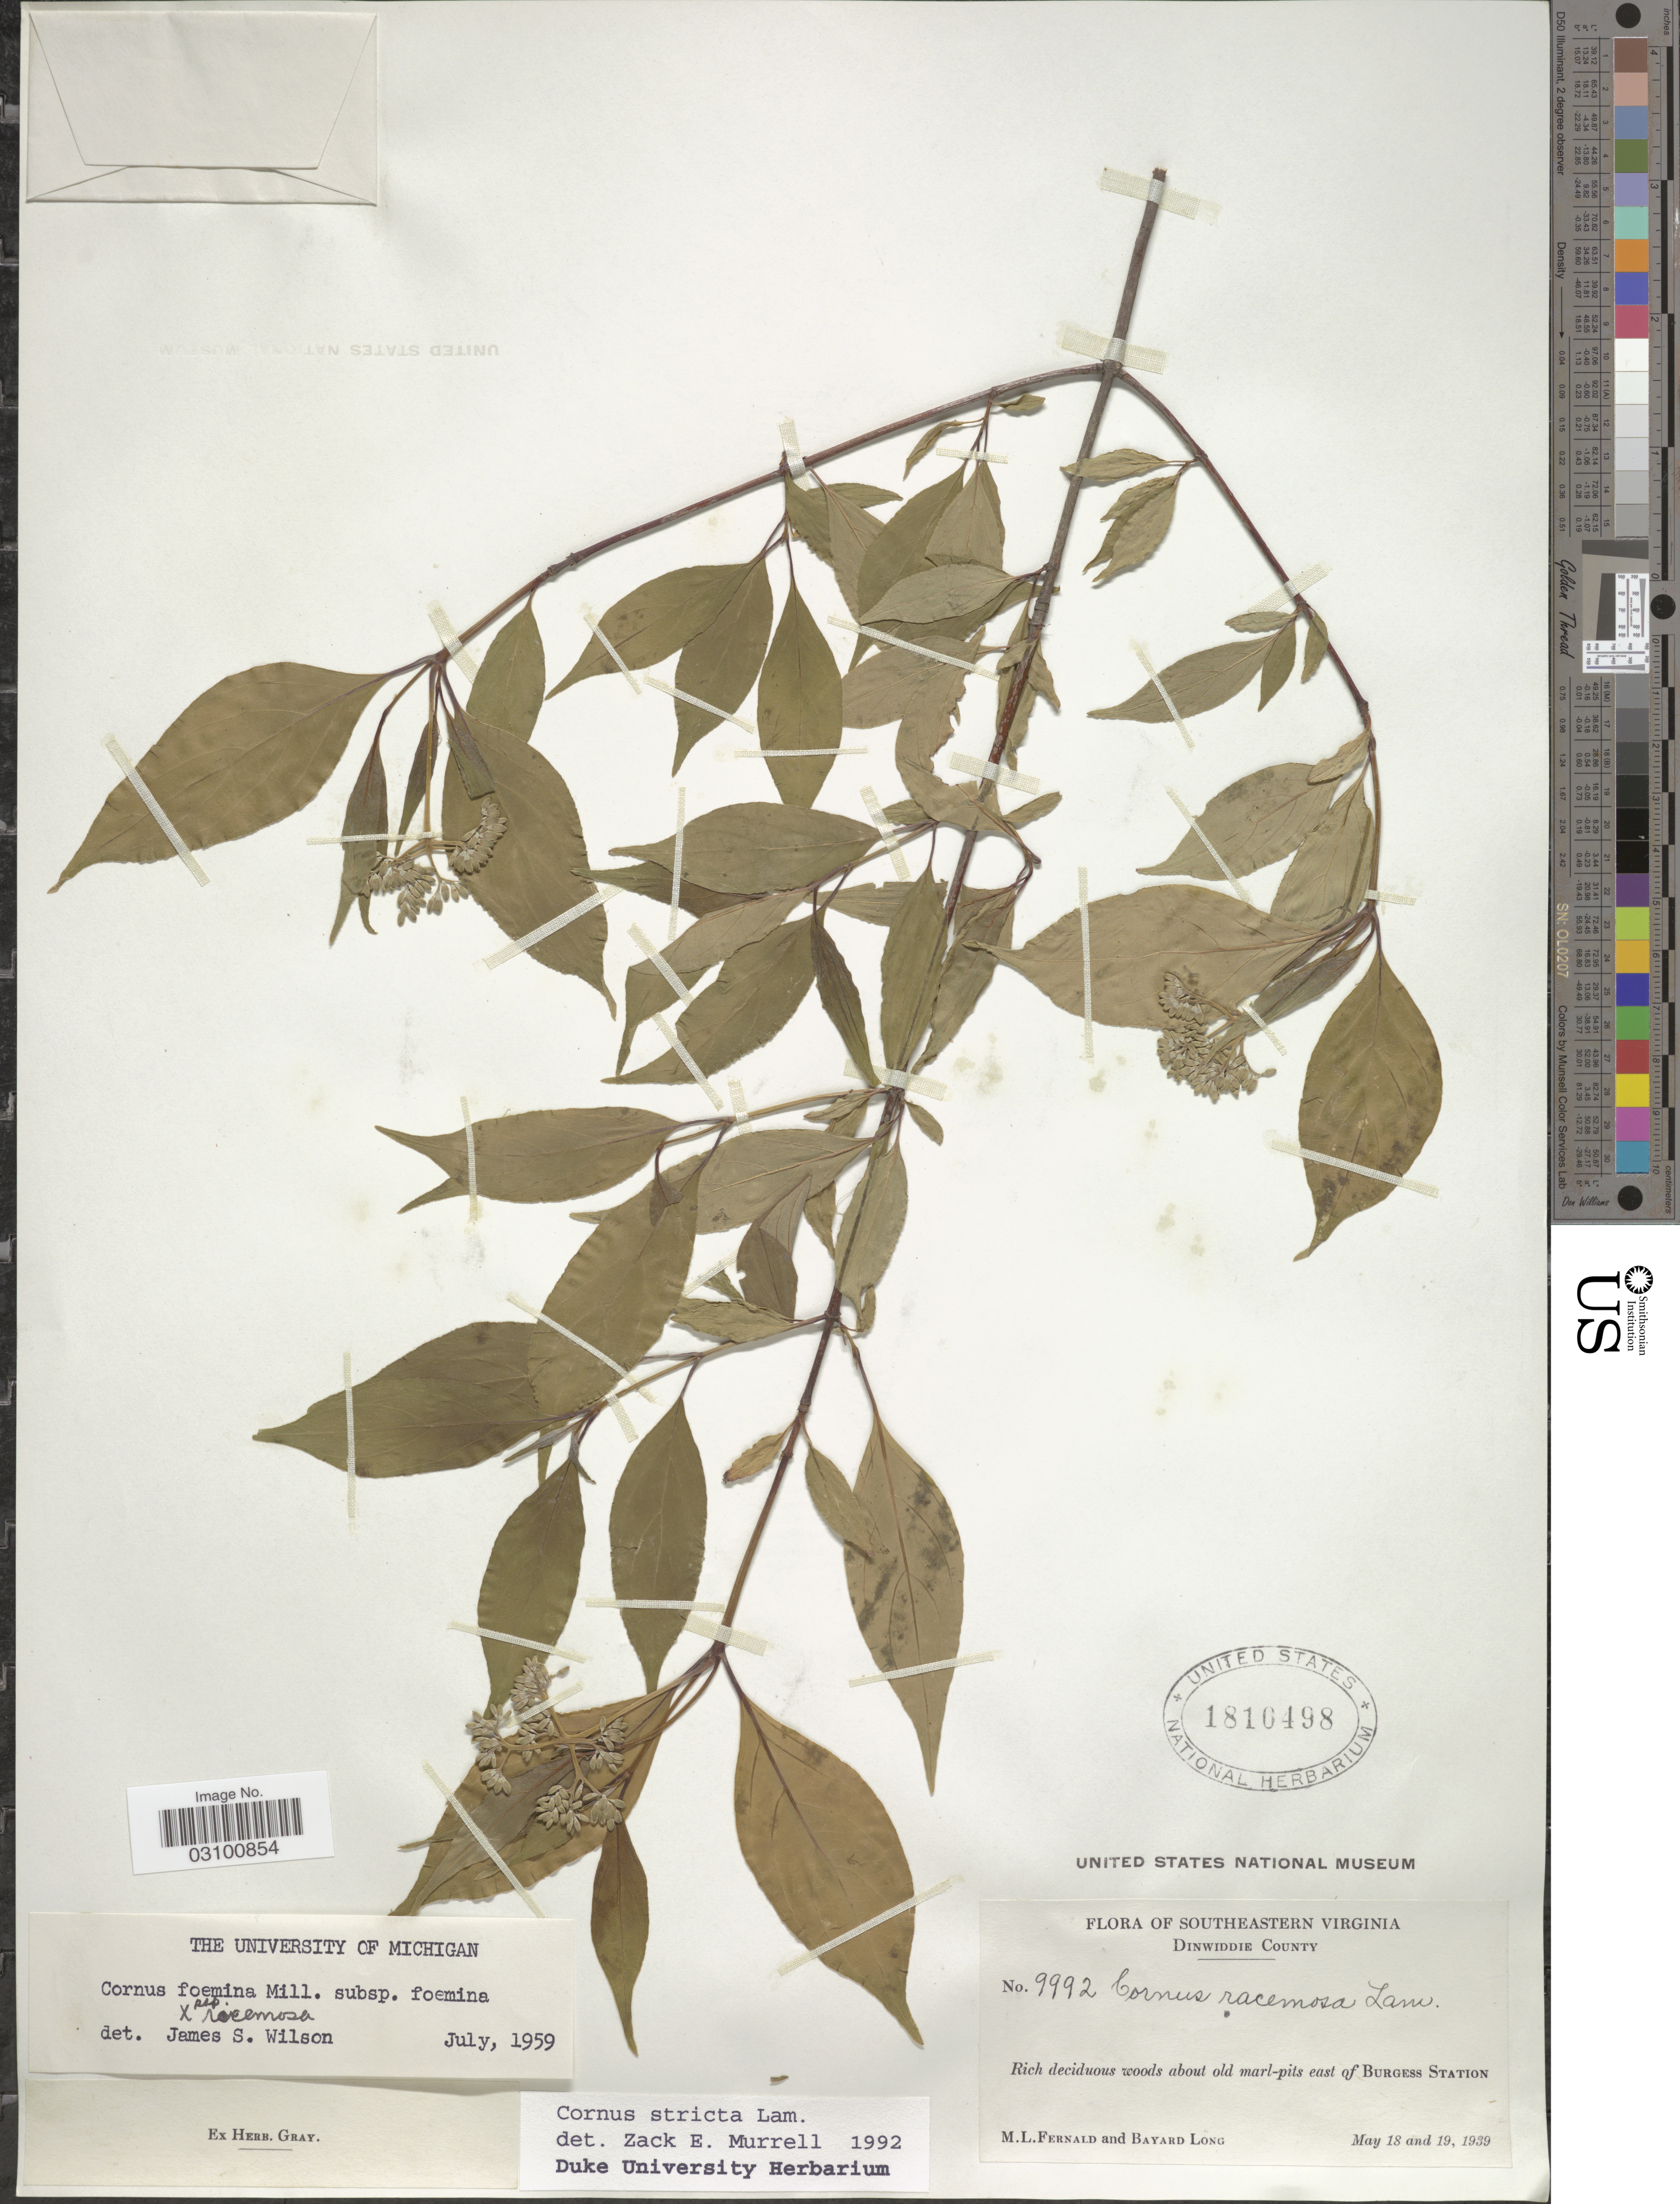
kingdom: Plantae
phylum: Tracheophyta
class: Magnoliopsida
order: Cornales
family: Cornaceae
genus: Cornus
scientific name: Cornus stricta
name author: Lam.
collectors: M. L. Fernald & B. Long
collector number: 9992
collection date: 1939-05-18/1939-05-19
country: United States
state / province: Virginia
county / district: Dinwiddie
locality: Southeastern Virginia. Dinwiddie County. Rich deciduous woods about old marl-pits east of Burgess Station.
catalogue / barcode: US 1816498